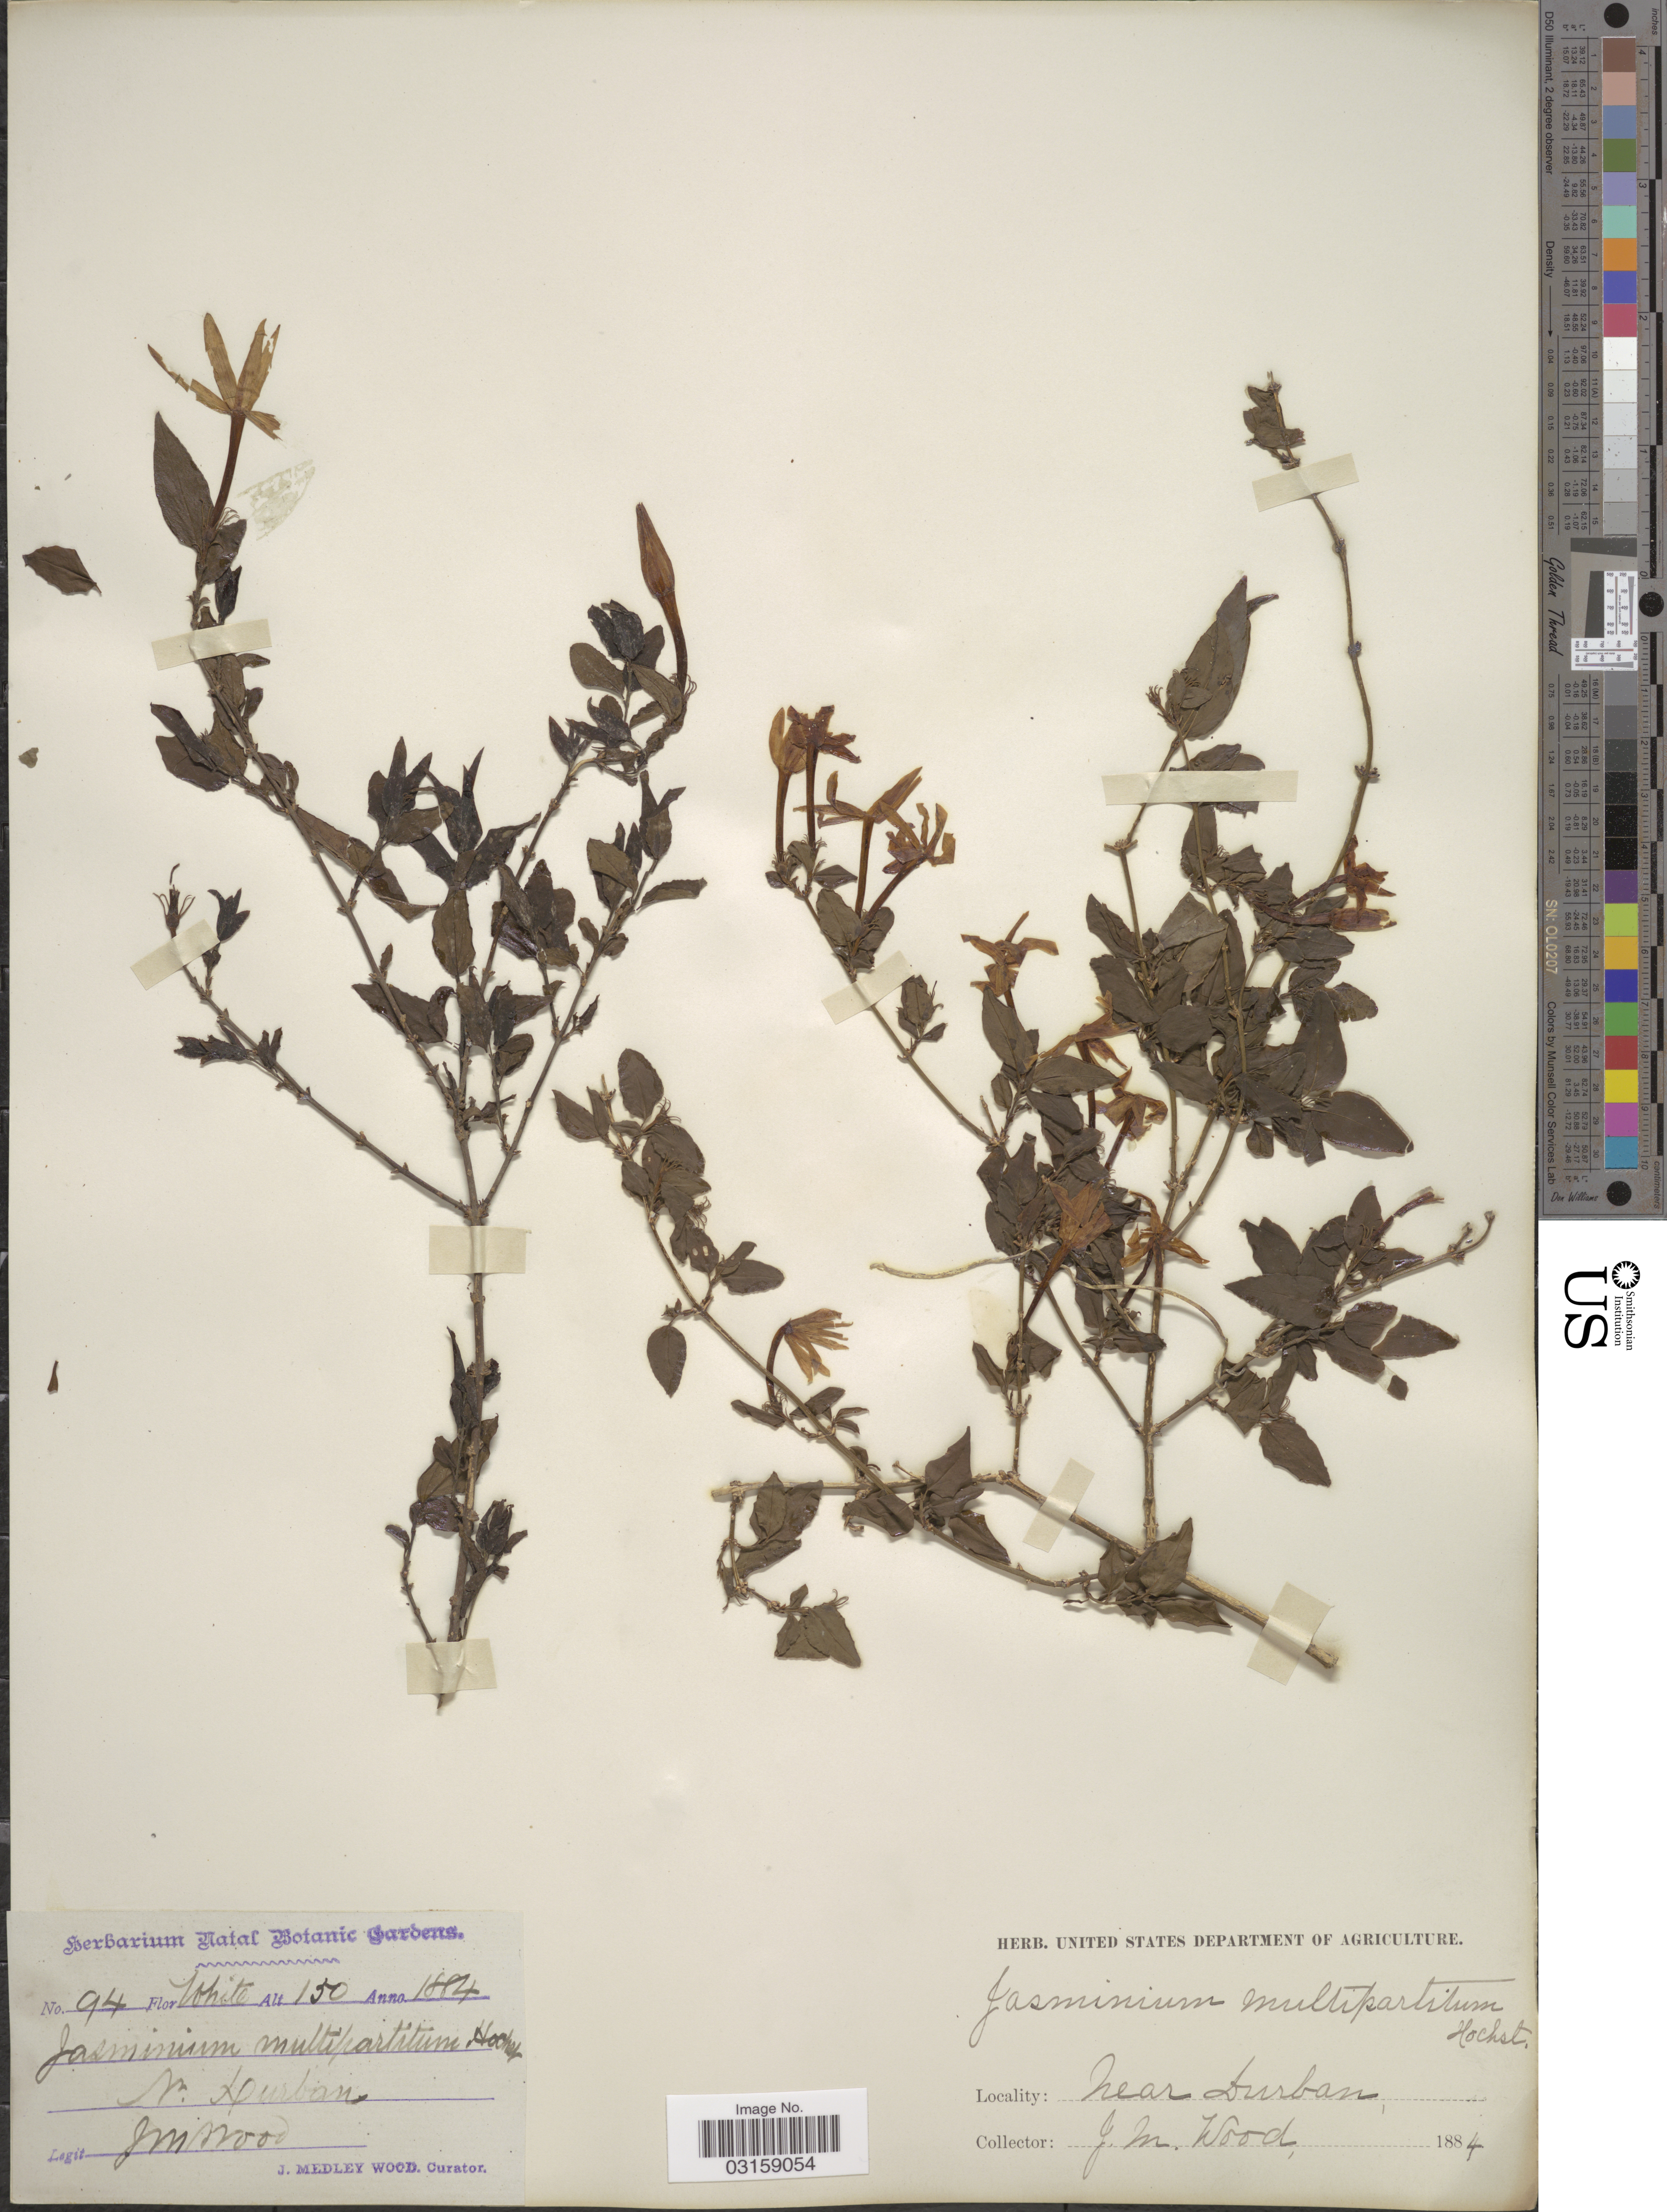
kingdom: Plantae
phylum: Tracheophyta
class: Magnoliopsida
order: Lamiales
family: Oleaceae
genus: Jasminum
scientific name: Jasminum multipartitum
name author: Hochst.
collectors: J. M. Wood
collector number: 94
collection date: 1884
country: South Africa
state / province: KwaZulu-Natal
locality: Near Durban.